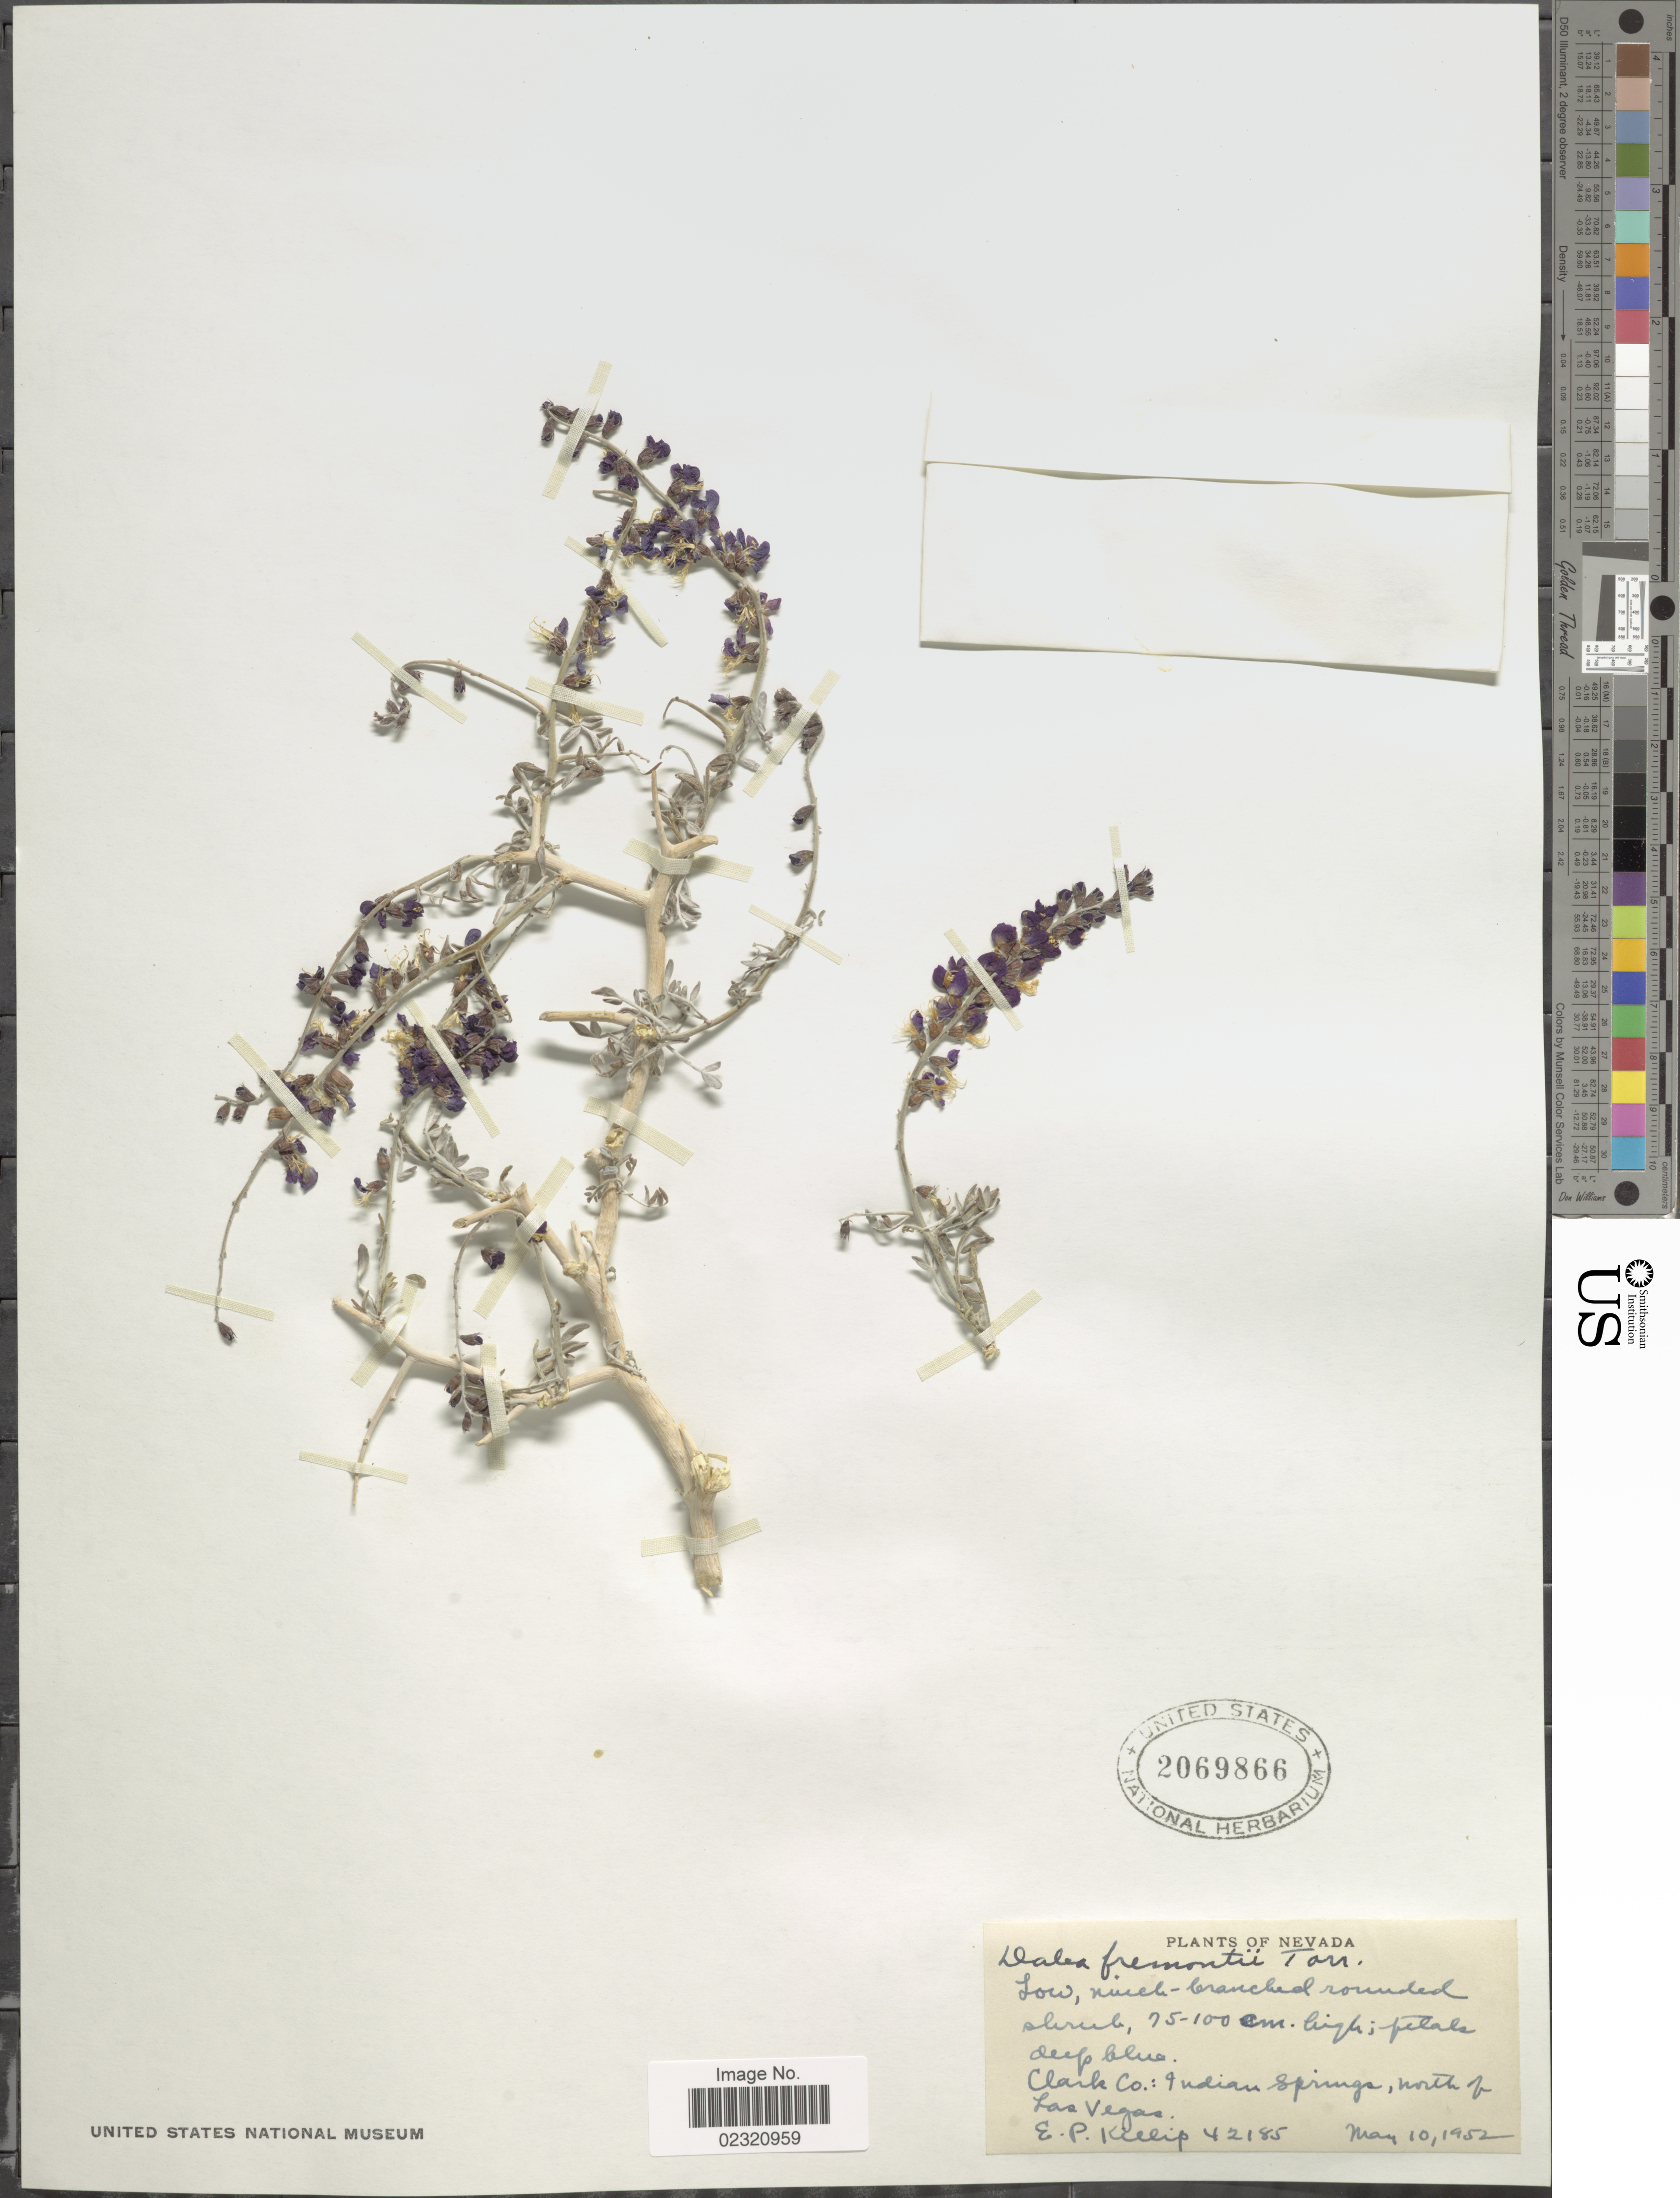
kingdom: Plantae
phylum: Tracheophyta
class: Magnoliopsida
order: Fabales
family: Fabaceae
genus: Psorothamnus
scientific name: Psorothamnus fremontii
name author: (Torr. ex A. Gray) Barneby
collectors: E. P. Killip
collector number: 42185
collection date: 1952-05-10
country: United States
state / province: Nevada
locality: Clark Co.: Indian Springs, north of Las Vegas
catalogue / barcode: US 2069866